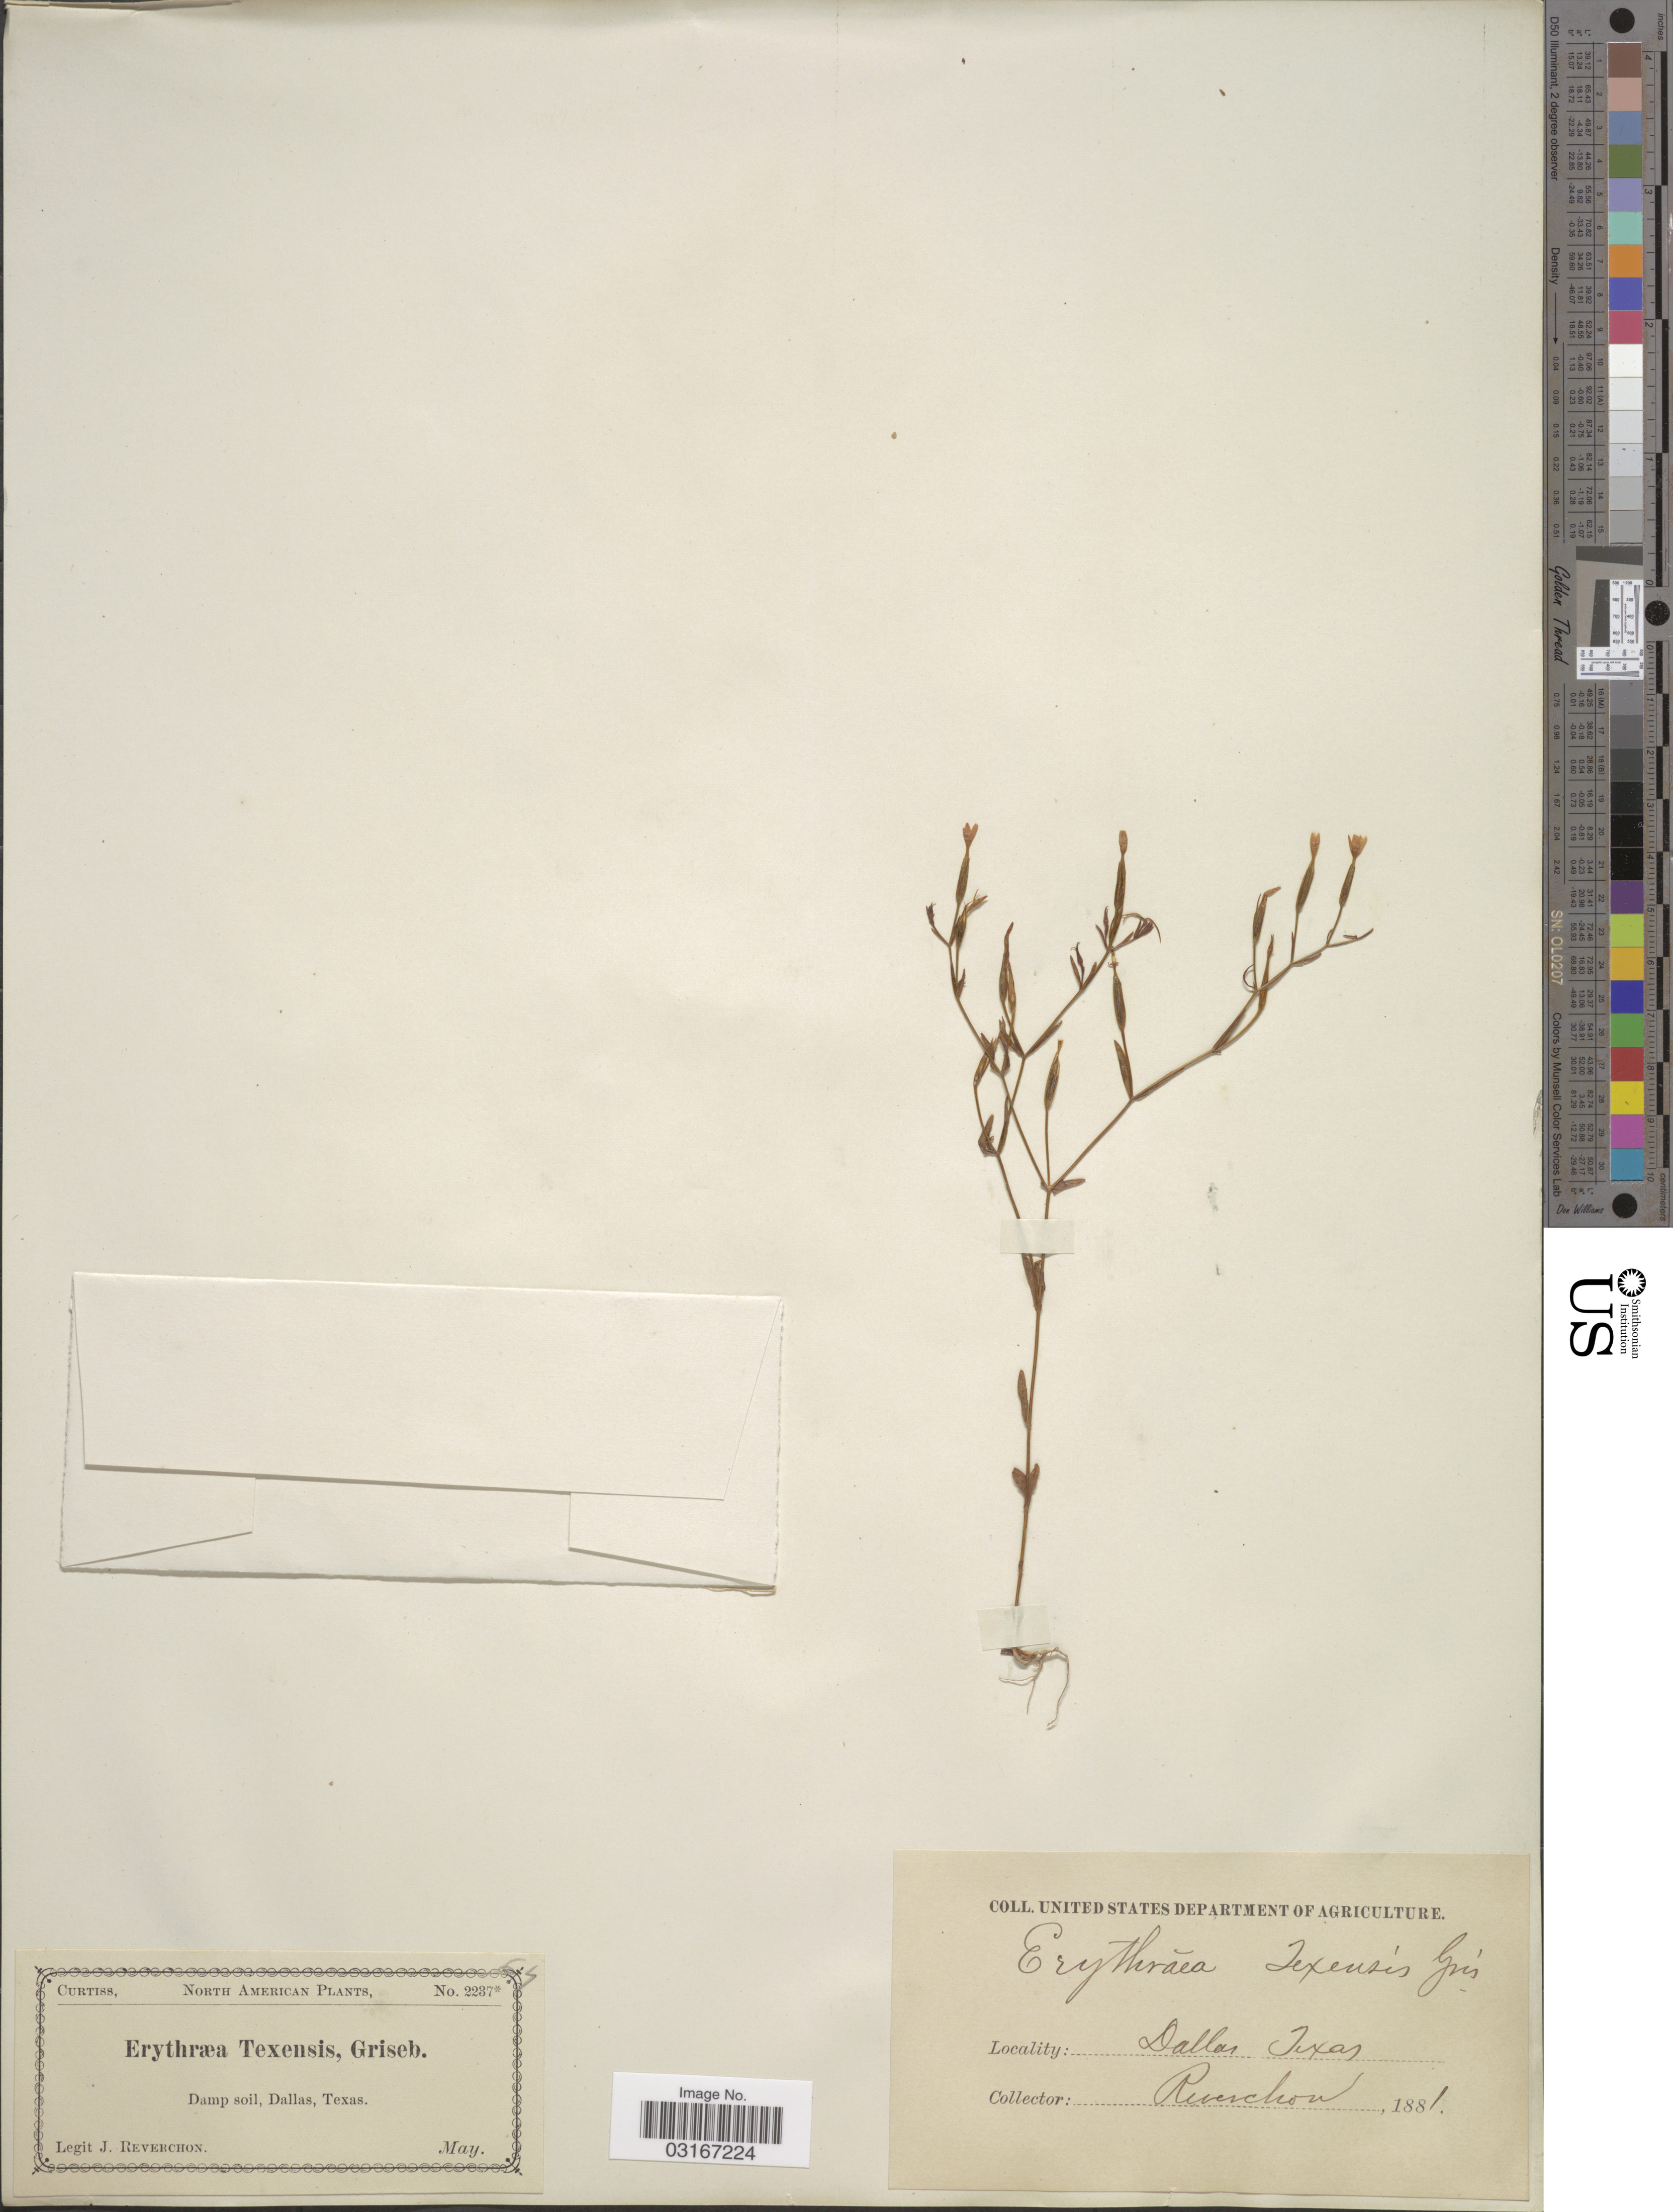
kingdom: Plantae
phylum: Tracheophyta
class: Magnoliopsida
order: Gentianales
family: Gentianaceae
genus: Centaurium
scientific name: Centaurium texense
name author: (Griseb.) Fernald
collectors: J. Reverchon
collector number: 2237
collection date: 1881-05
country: United States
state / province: Texas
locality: Damp soil, Dallas.